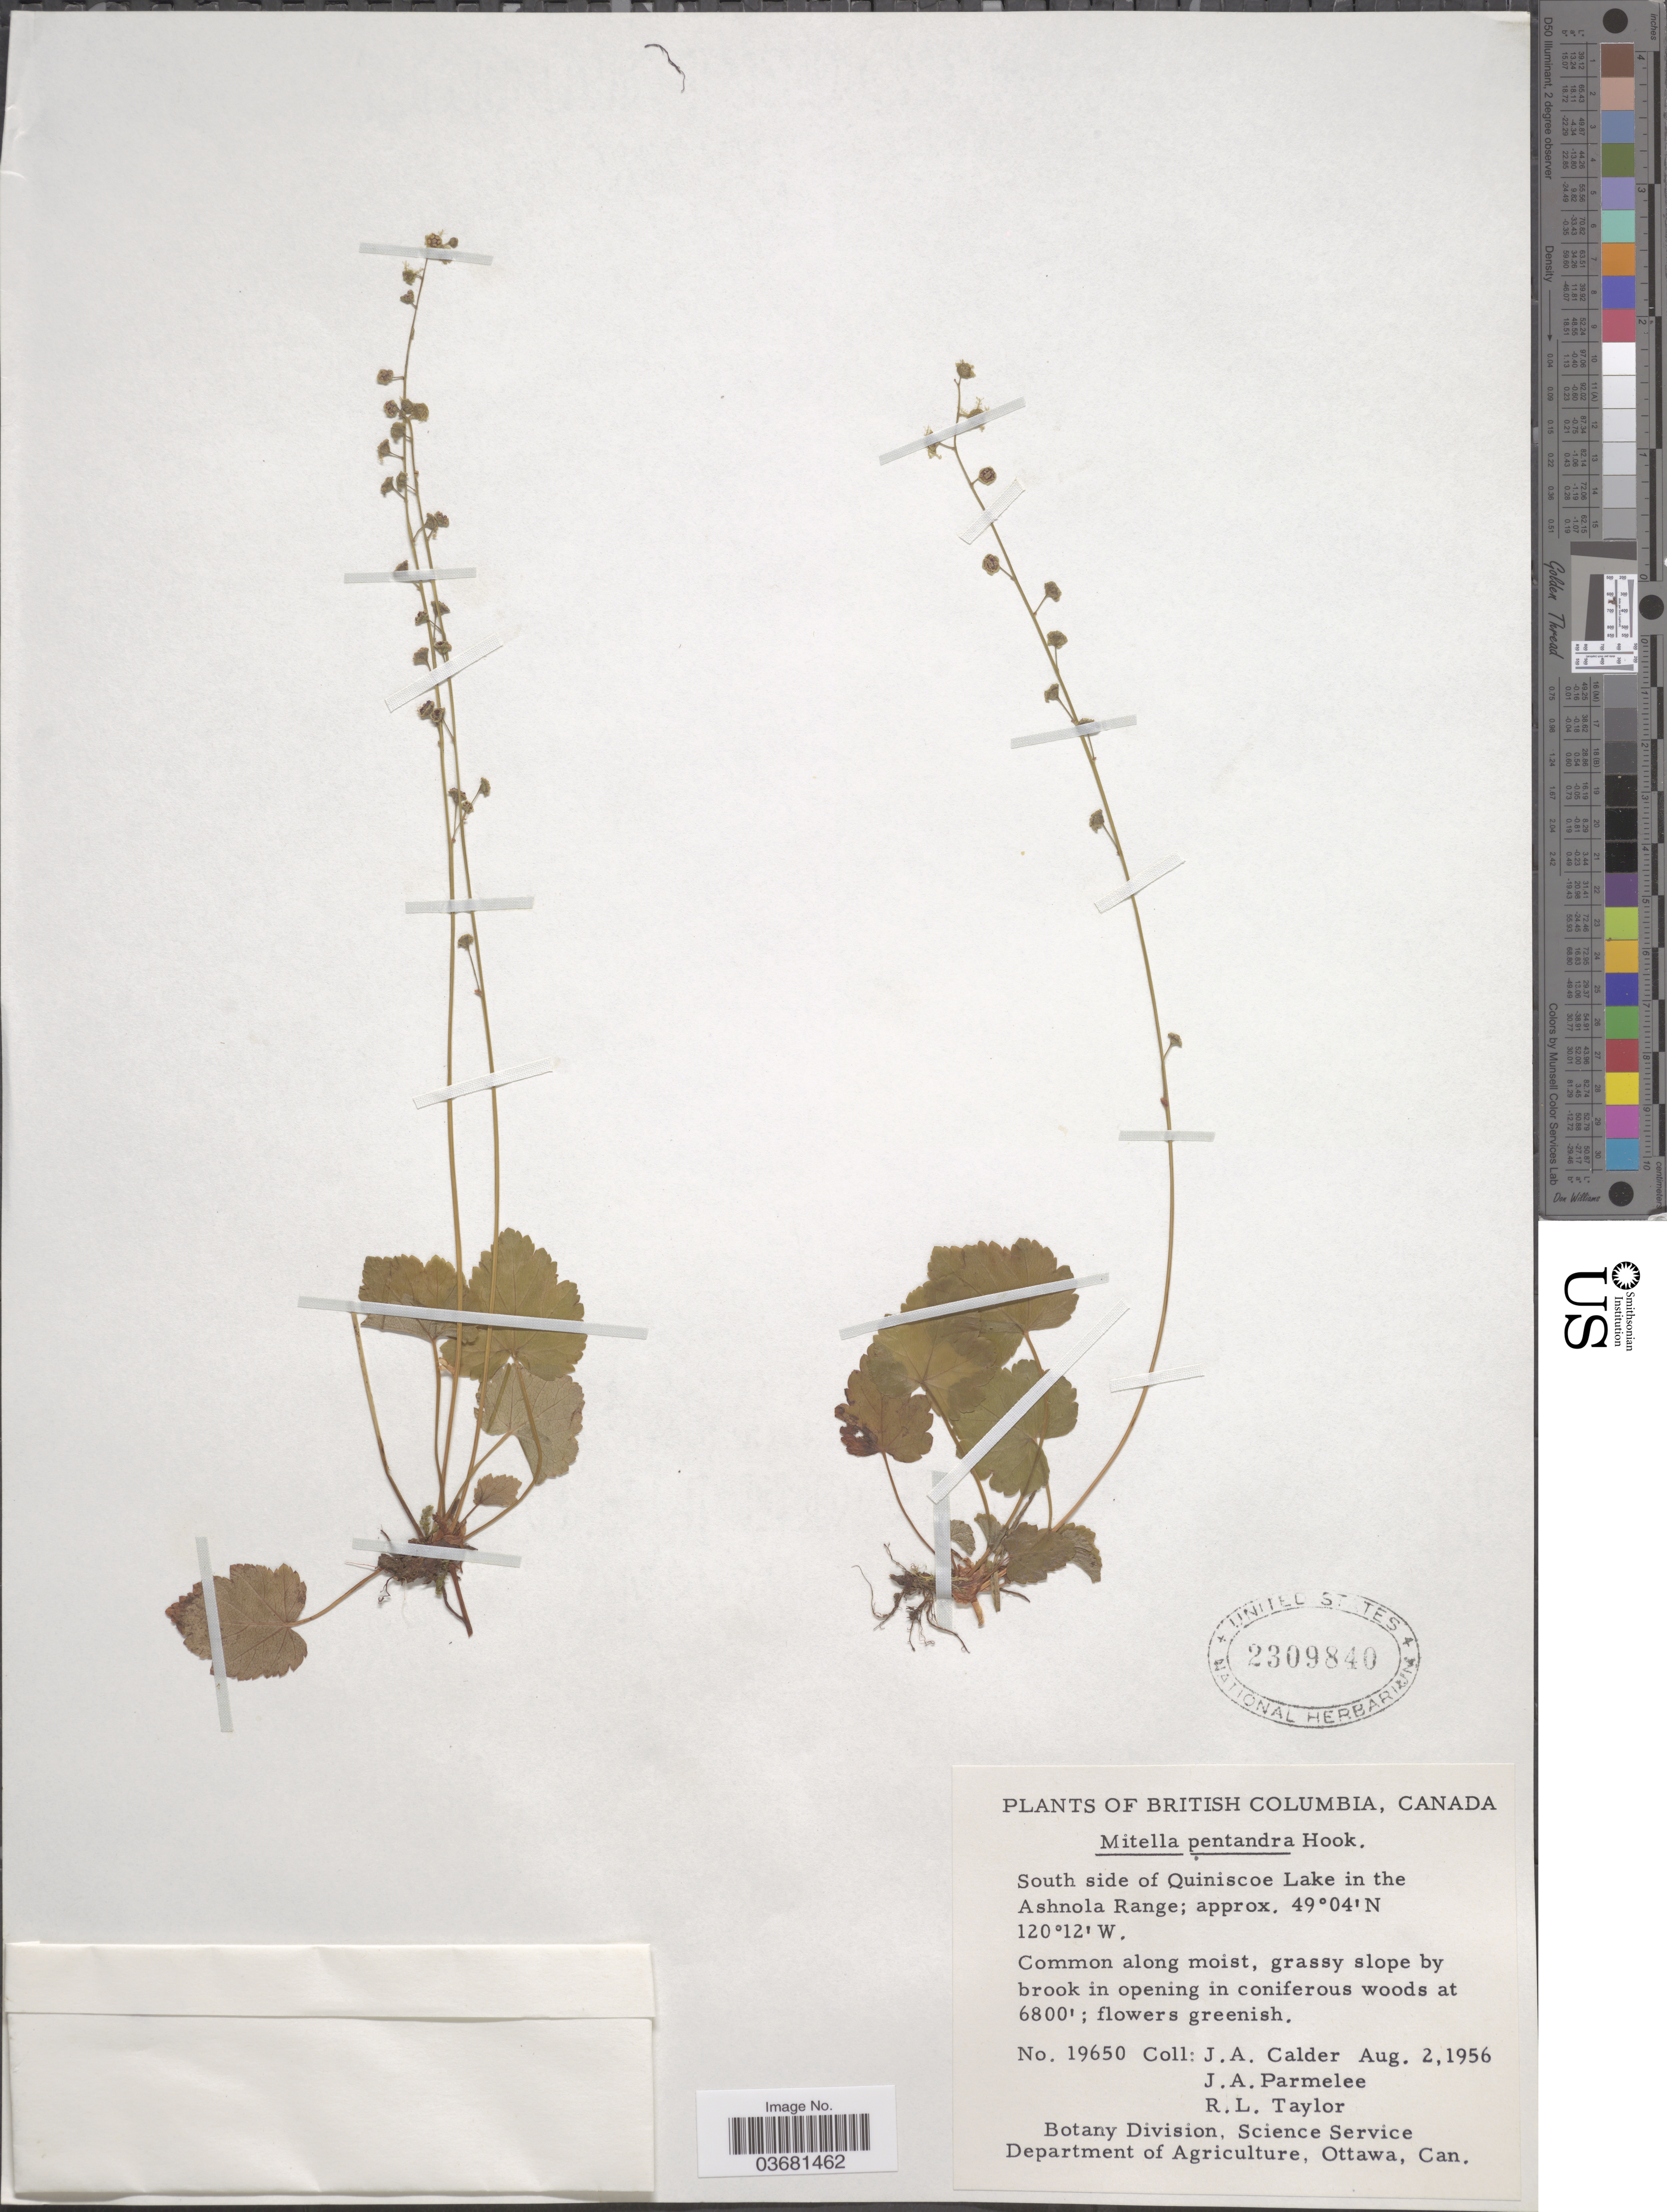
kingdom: Plantae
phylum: Tracheophyta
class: Magnoliopsida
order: Saxifragales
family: Saxifragaceae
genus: Mitella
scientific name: Mitella pentandra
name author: Hook.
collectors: J. A. Calder, J. A. Parmelee & R. Taylor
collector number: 19650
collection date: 1956-08-02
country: Canada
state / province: British Columbia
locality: South side of Quiniscoe Lake in the Ashnola Range.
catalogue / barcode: US 2309840